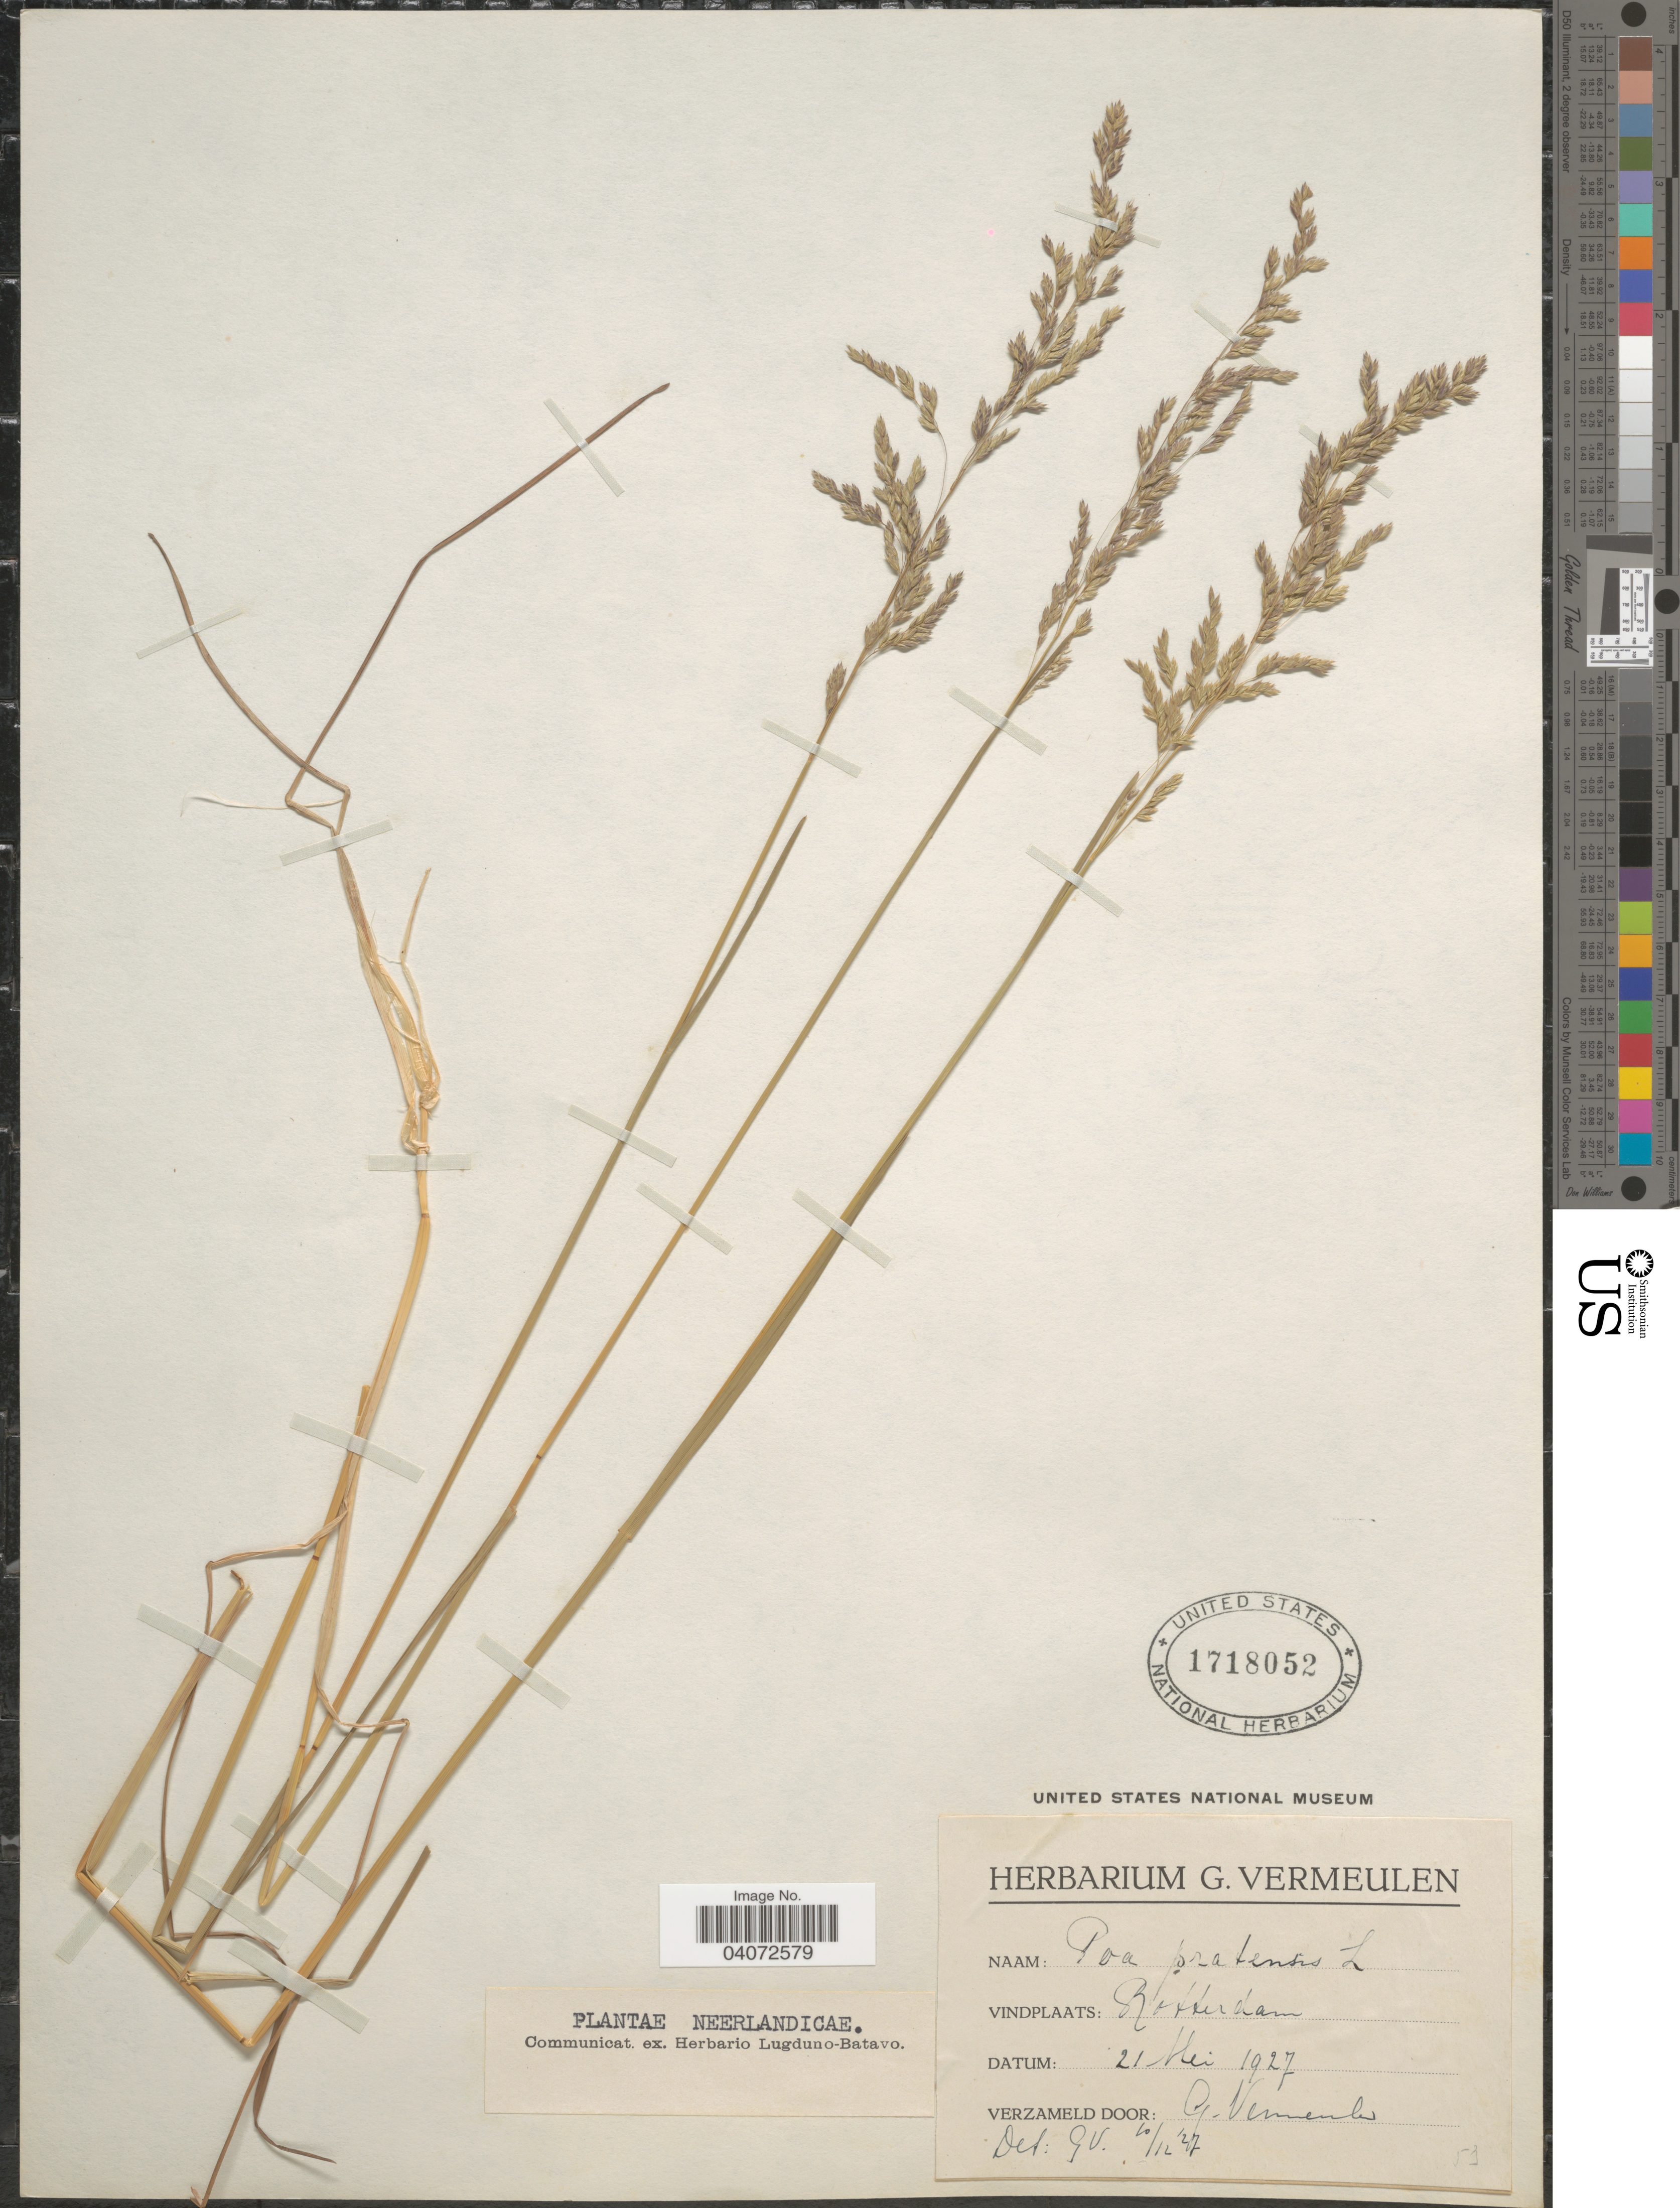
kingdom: Plantae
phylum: Tracheophyta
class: Liliopsida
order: Poales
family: Poaceae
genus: Poa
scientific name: Poa pratensis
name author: L.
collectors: G. Vermeulen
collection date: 1927-05-21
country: Netherlands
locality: Rotterdam.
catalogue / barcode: US 1718052